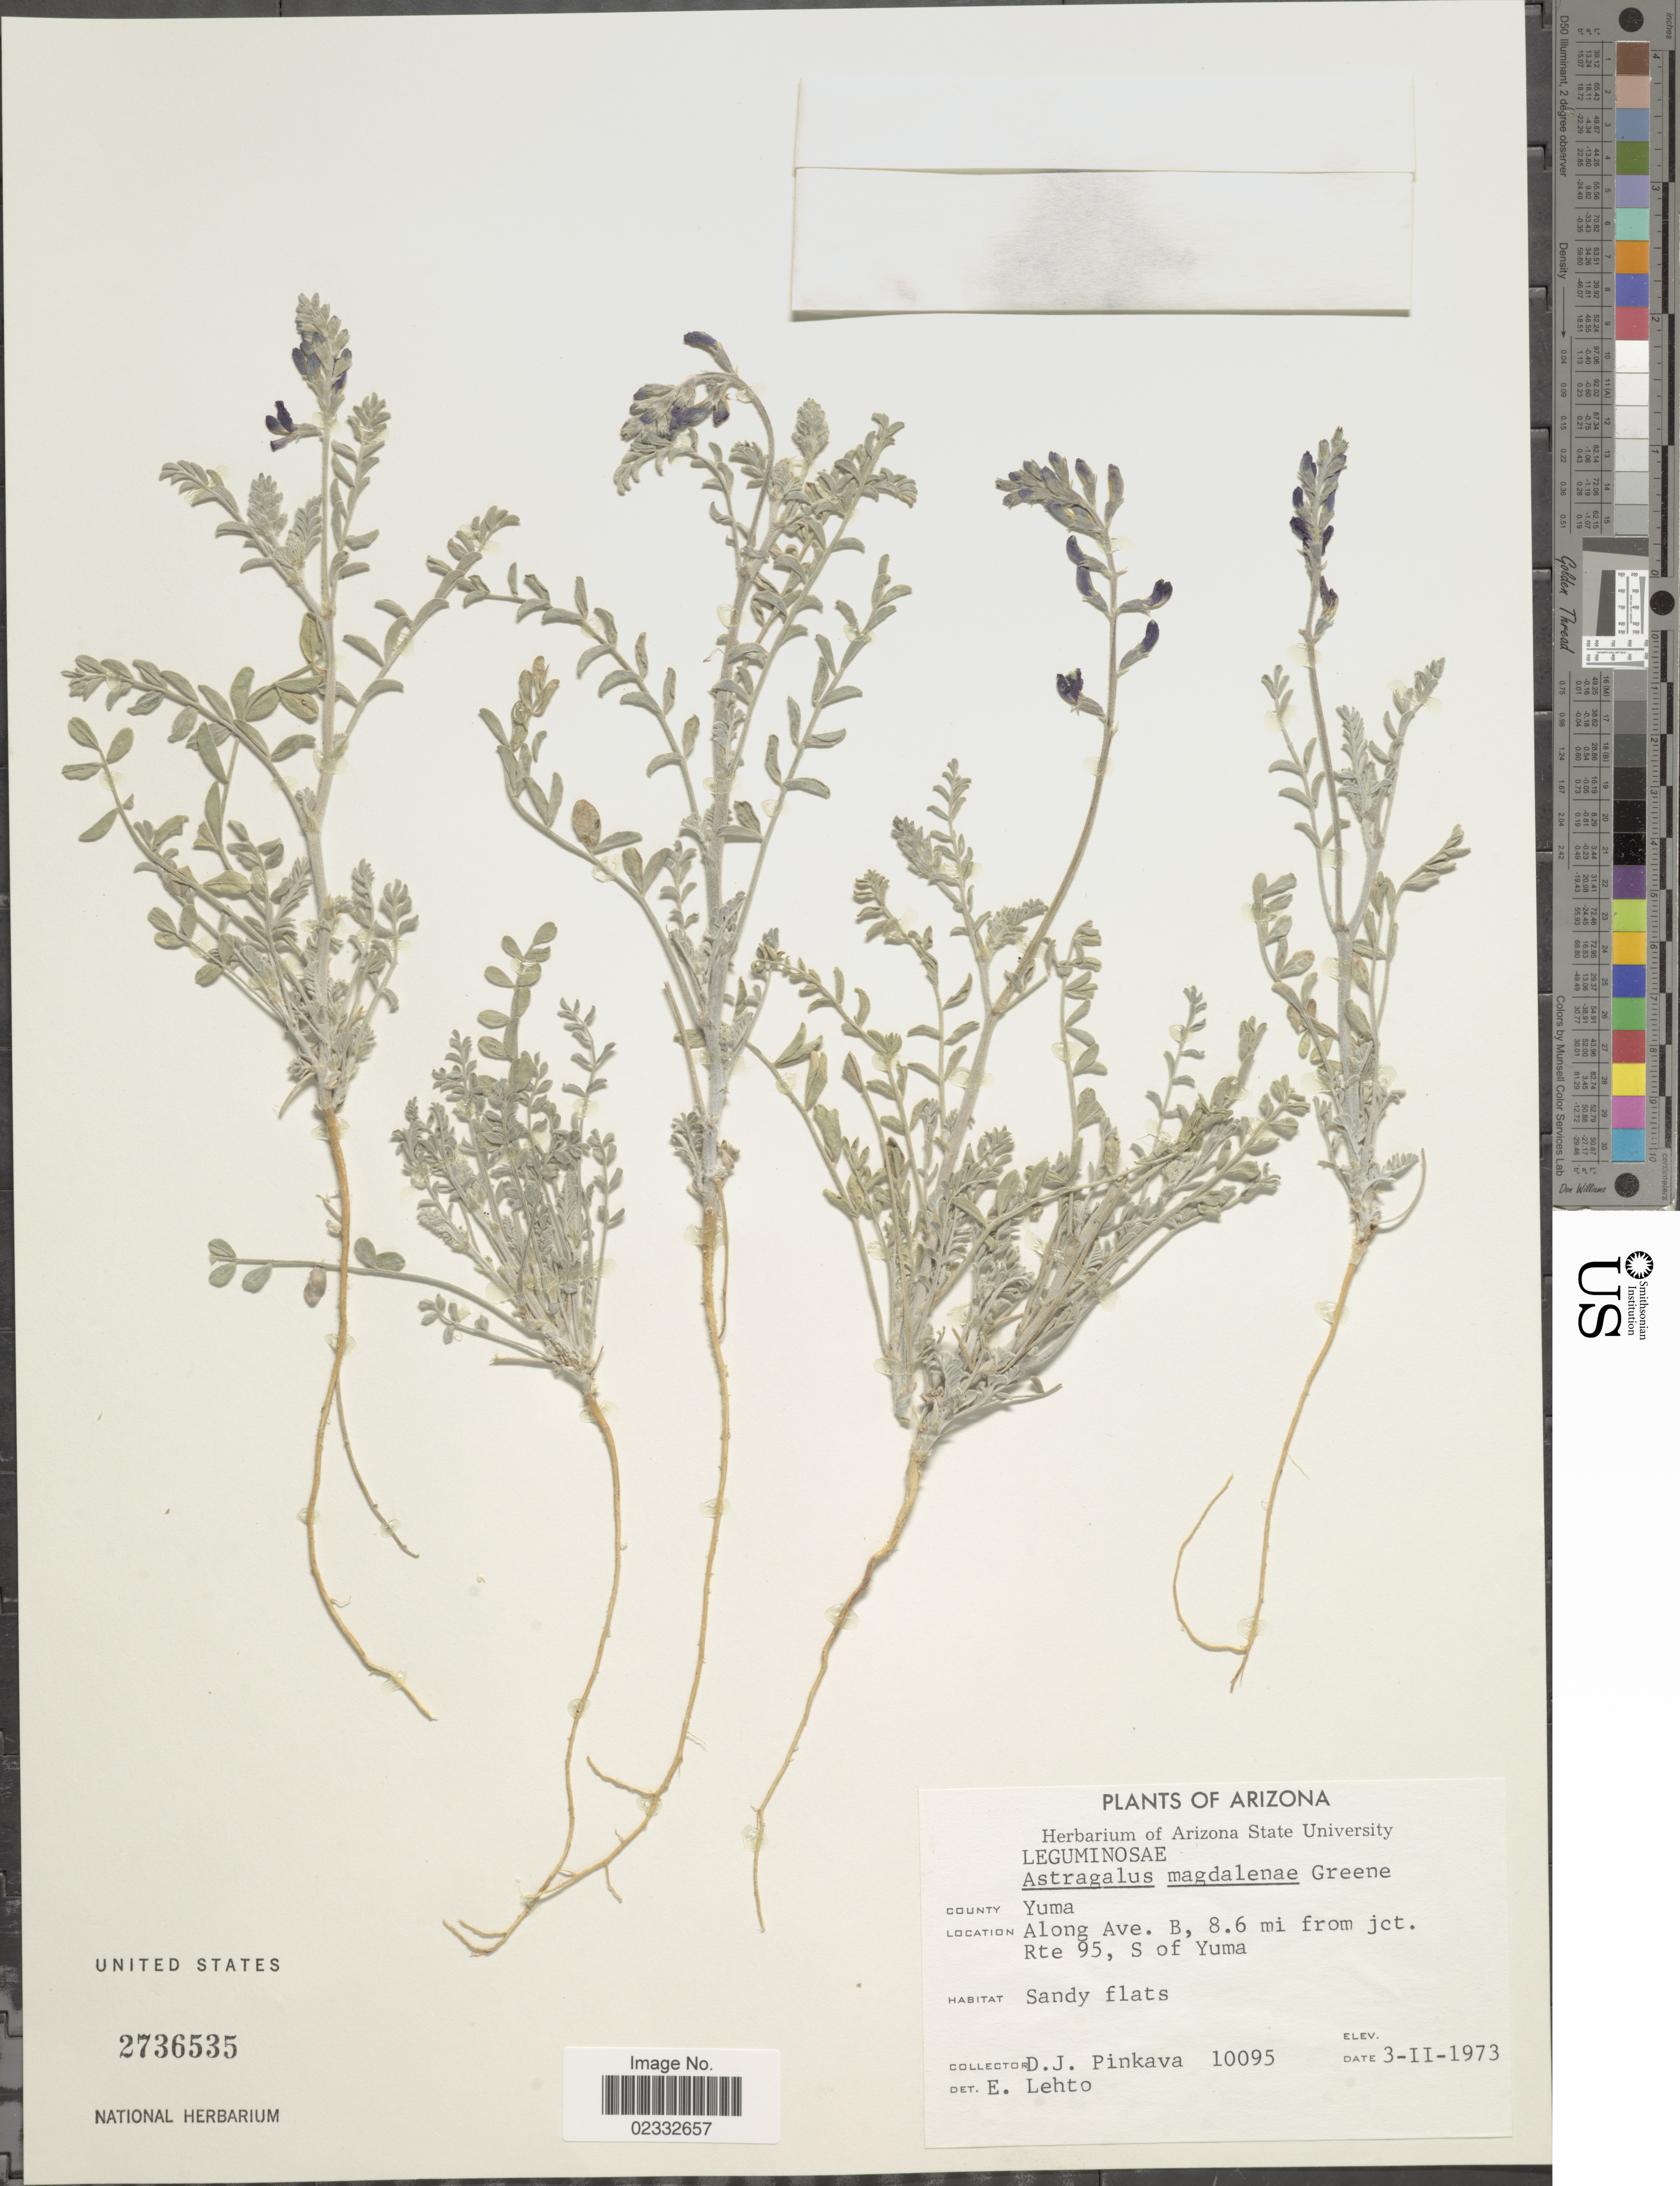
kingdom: Plantae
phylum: Tracheophyta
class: Magnoliopsida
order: Fabales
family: Fabaceae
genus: Astragalus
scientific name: Astragalus magdalenae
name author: Greene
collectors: D. J. Pinkava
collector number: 10095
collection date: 1973-02-03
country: United States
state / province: Arizona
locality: County: Yuma. Along Ave. B, 8.6 mi from jct. Rte 95, S of Yuma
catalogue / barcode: US 2736535